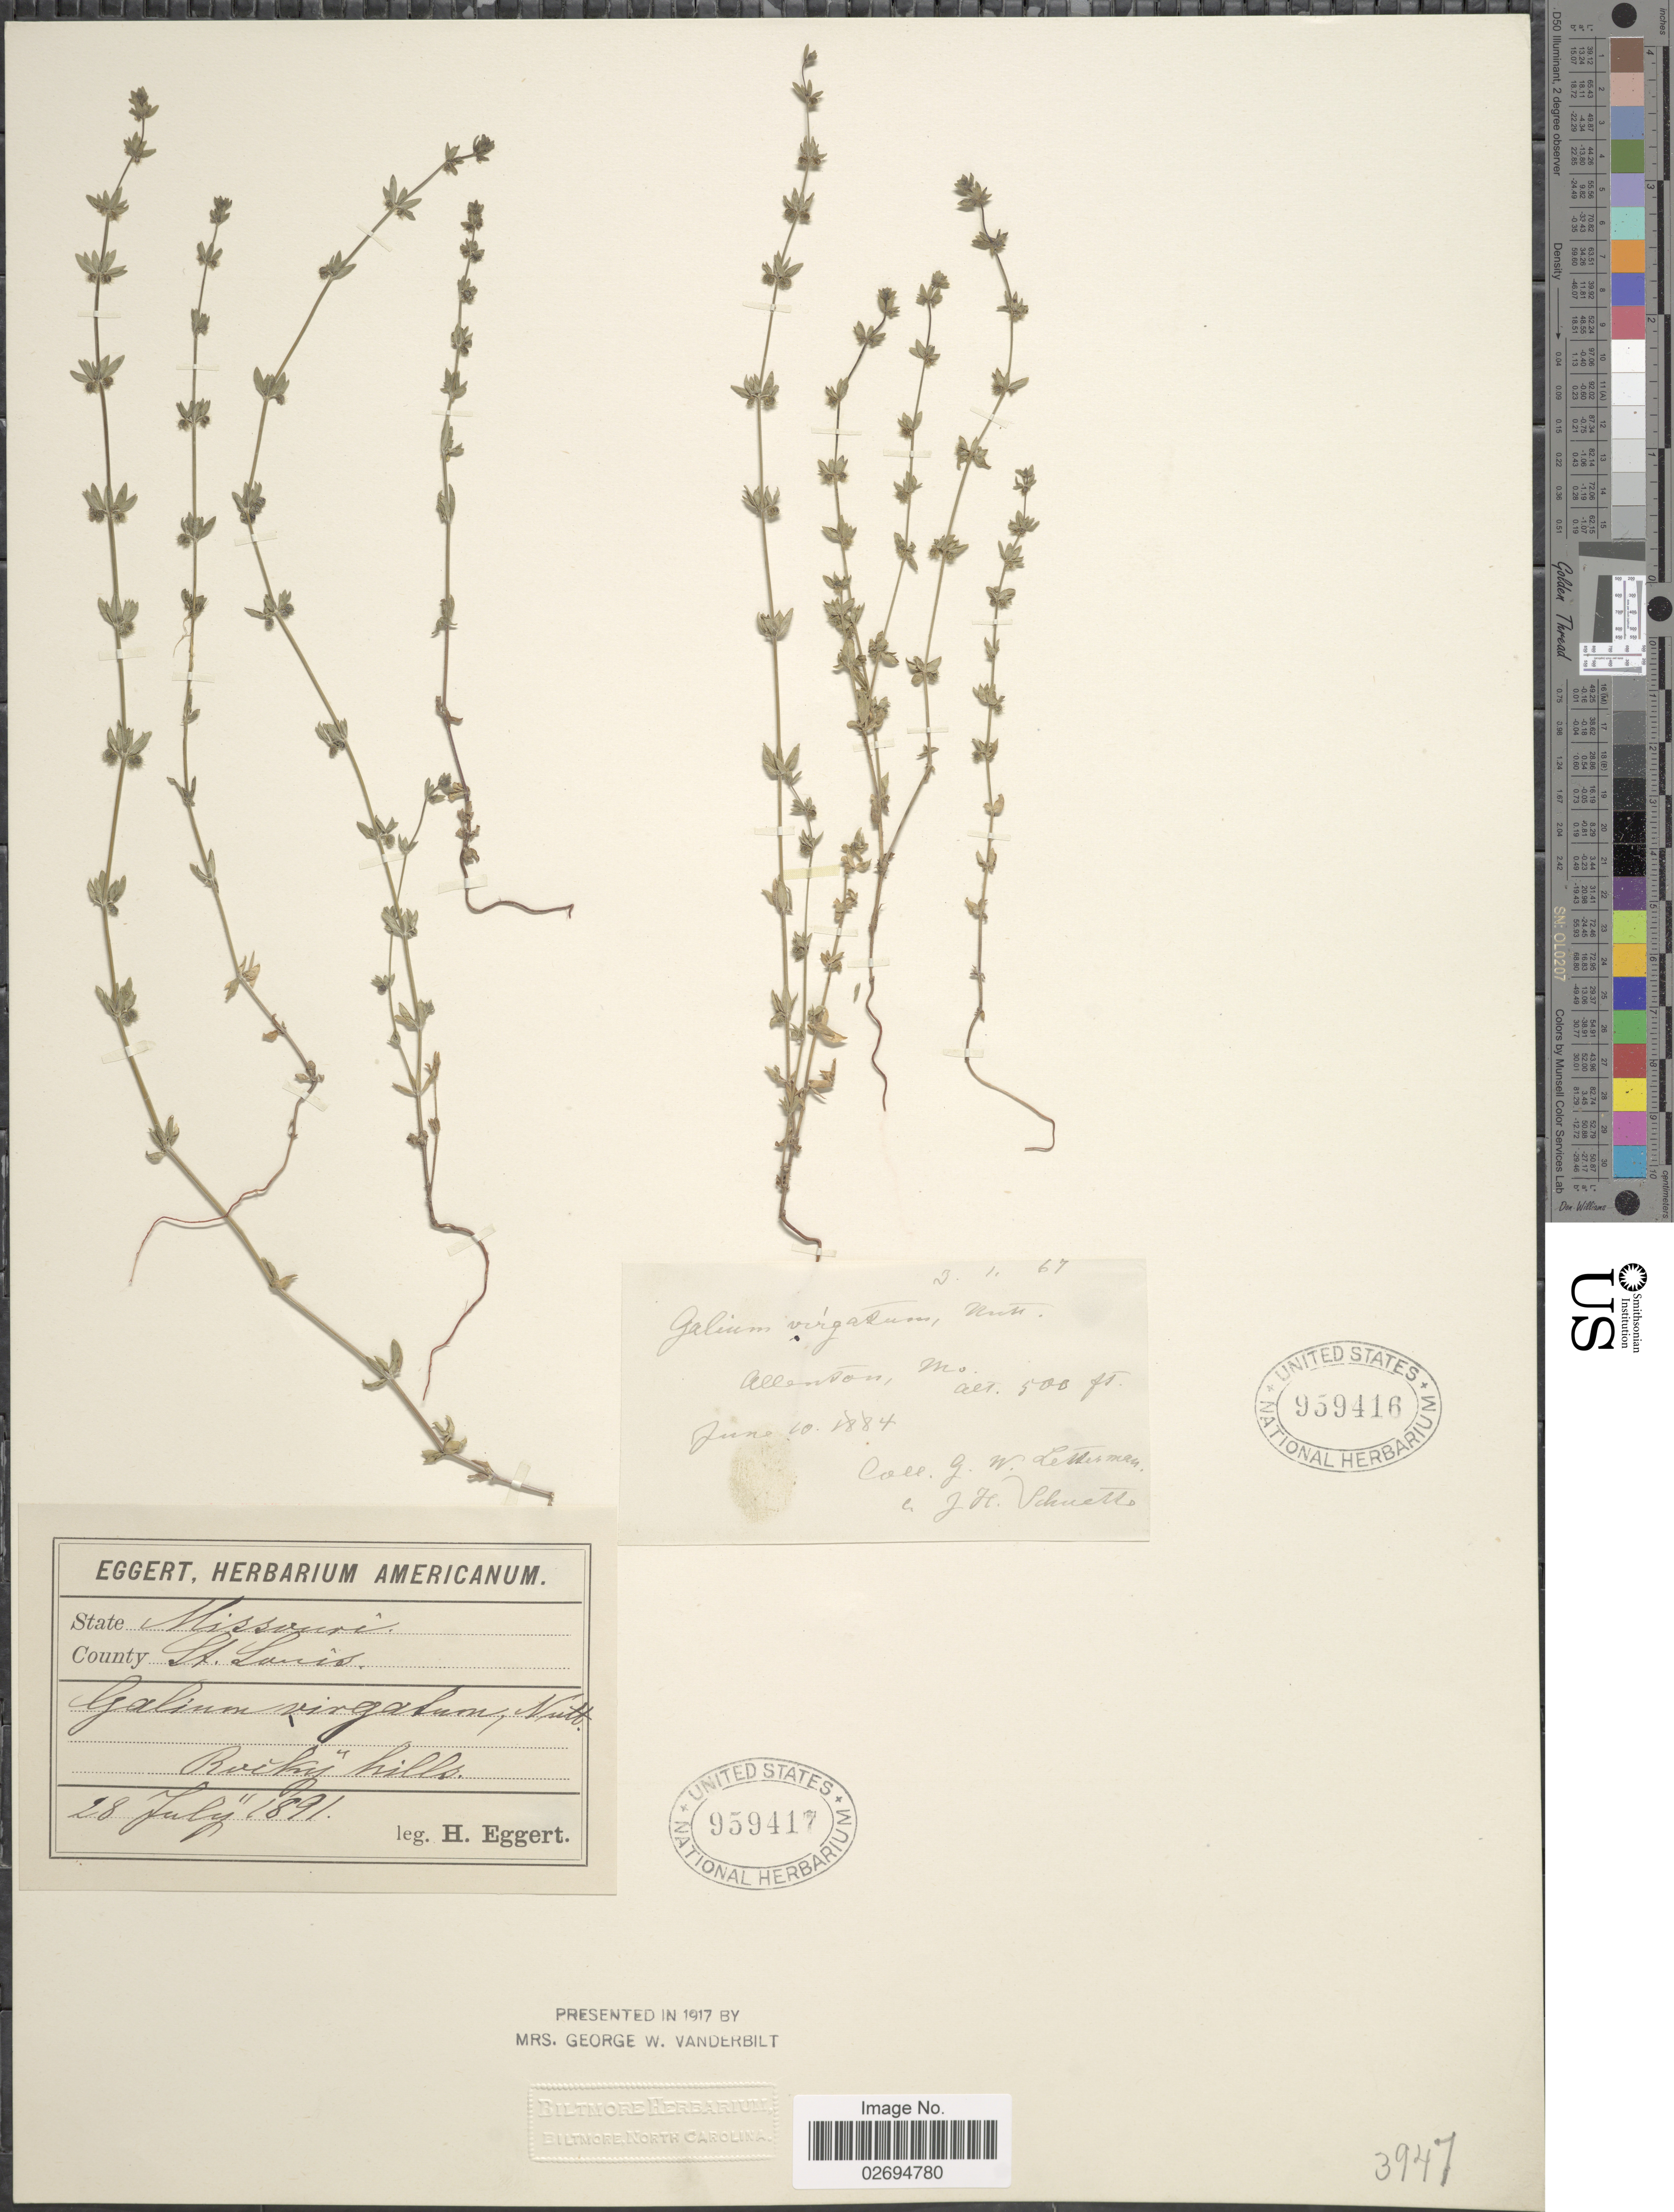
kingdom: Plantae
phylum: Tracheophyta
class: Magnoliopsida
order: Gentianales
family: Rubiaceae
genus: Galium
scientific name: Galium virgatum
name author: Nutt.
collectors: H. Eggert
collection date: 1891-07-28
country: United States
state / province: Missouri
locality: County St. Louis, Rocky hills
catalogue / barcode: US 959417-2